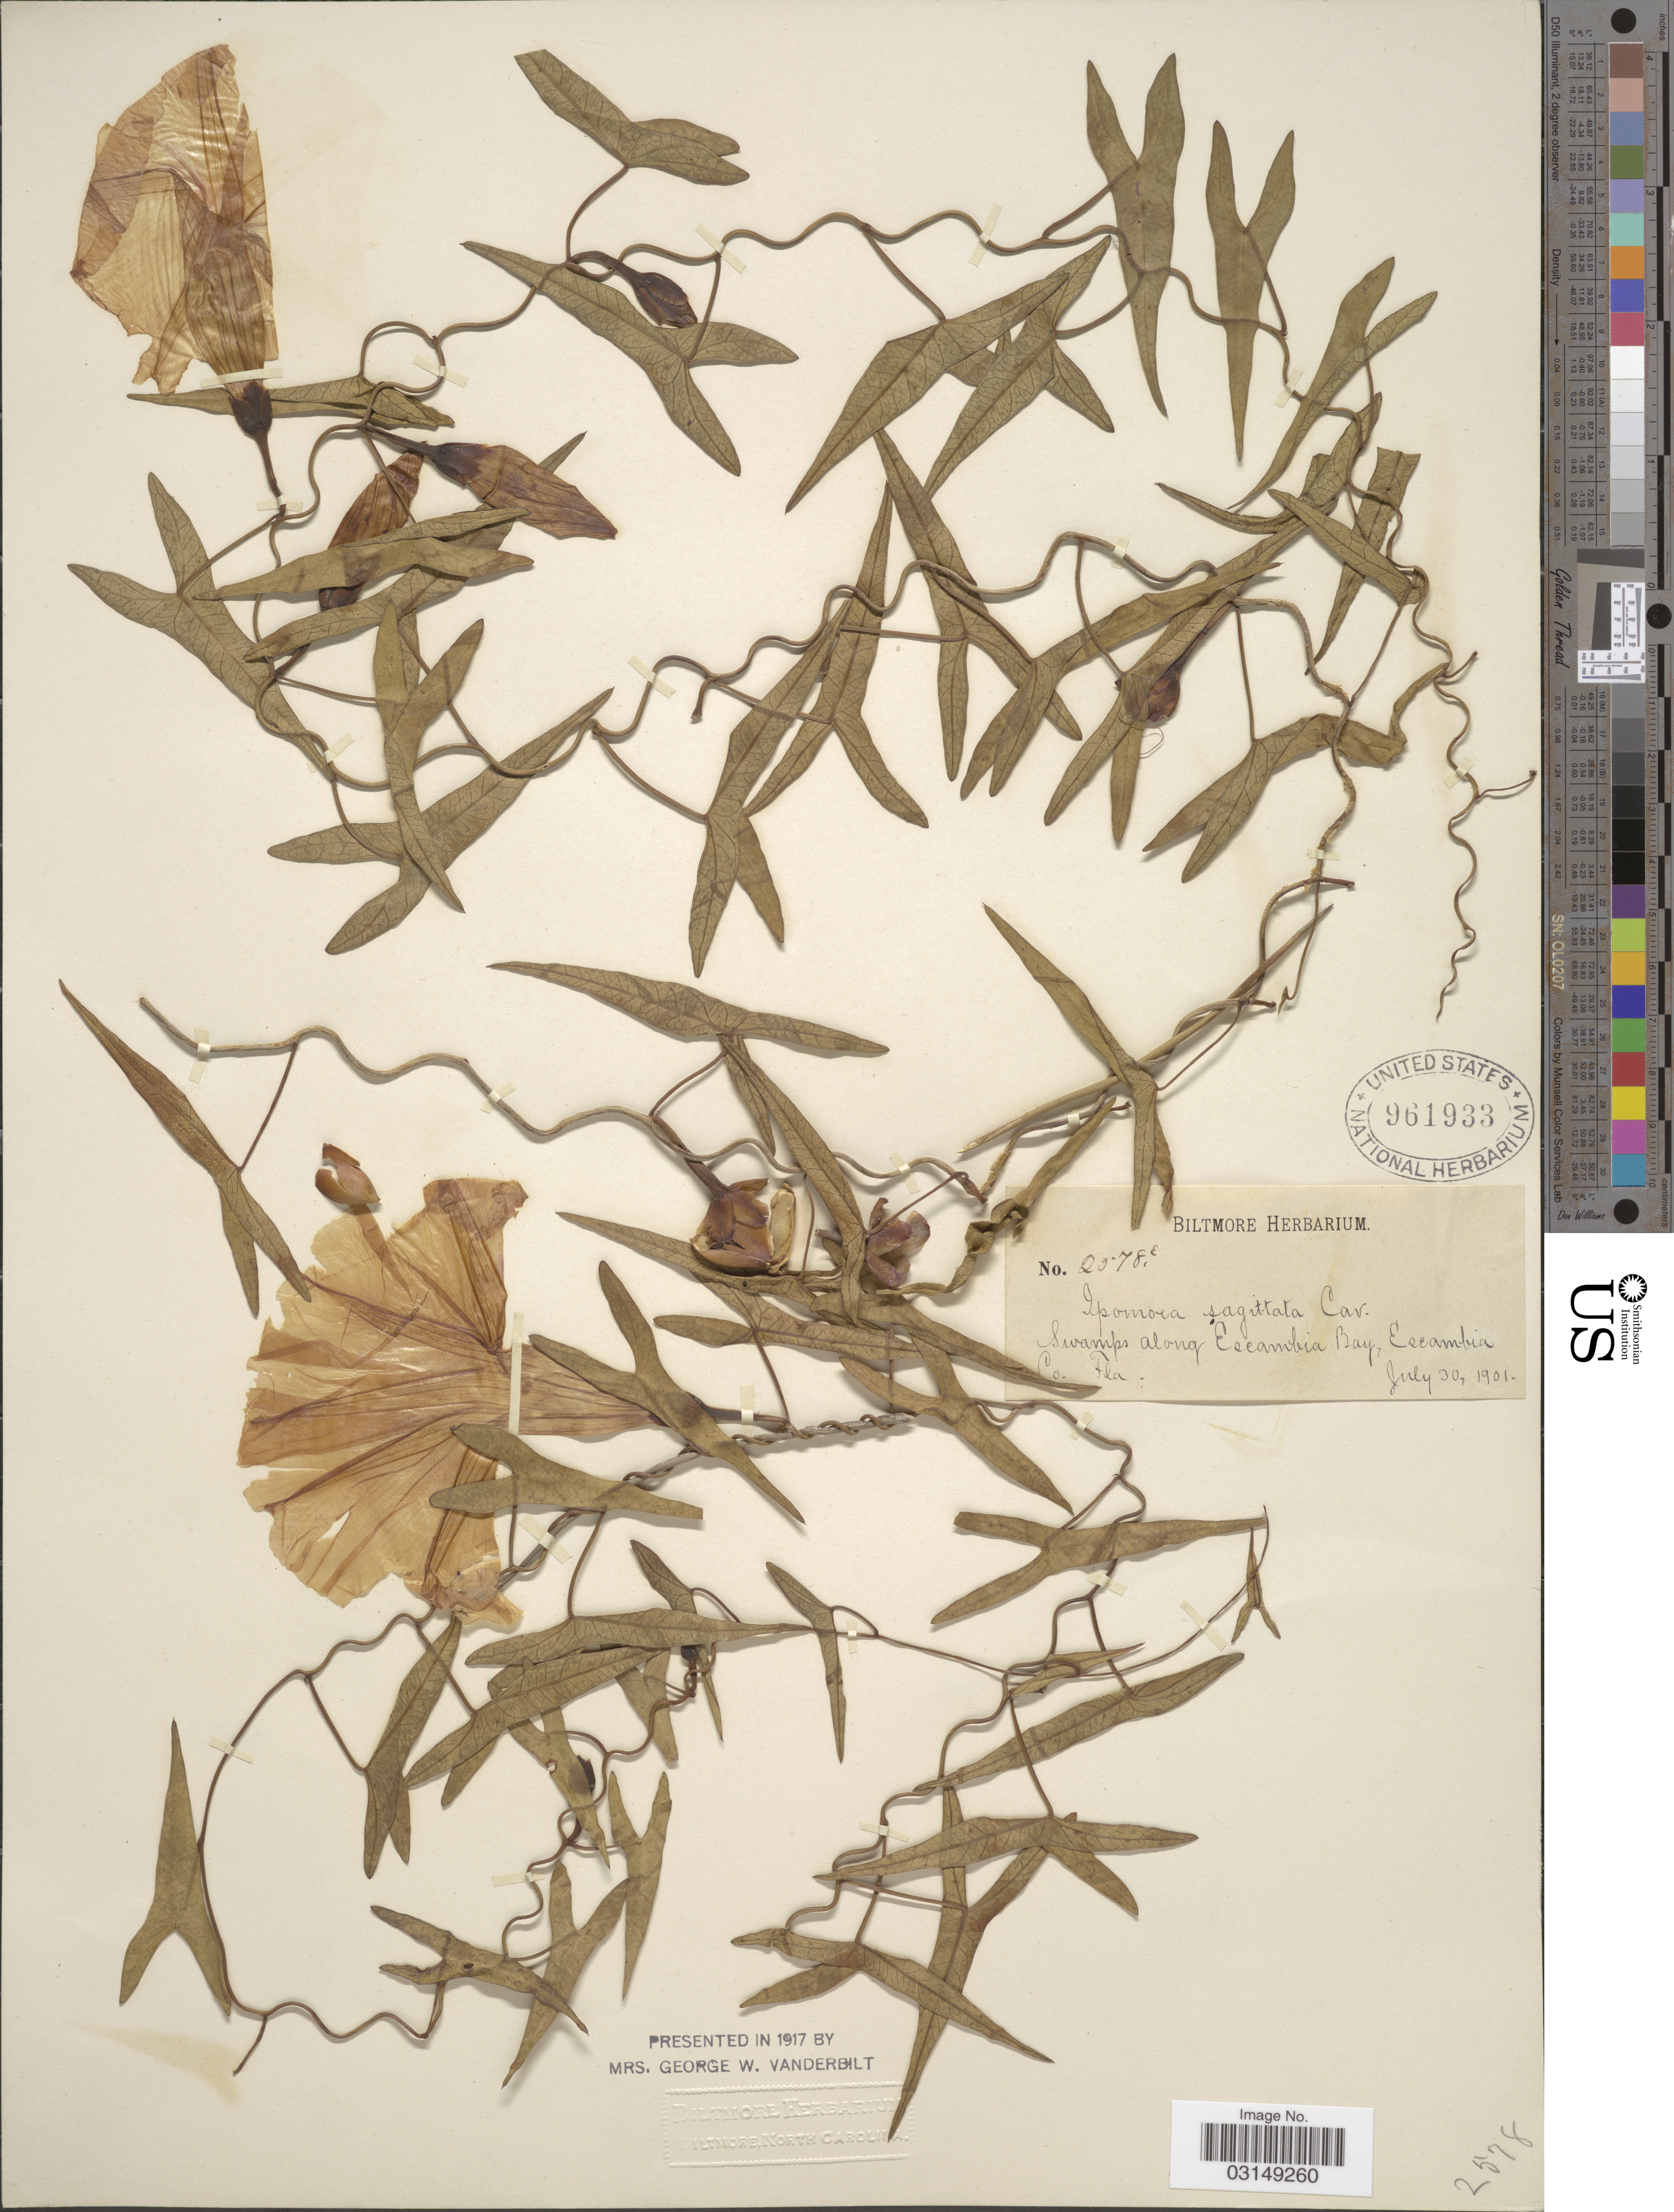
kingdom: Plantae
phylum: Tracheophyta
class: Magnoliopsida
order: Solanales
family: Convolvulaceae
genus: Ipomoea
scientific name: Ipomoea sagittata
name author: Poir.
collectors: ex herb. Biltmore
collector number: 2578e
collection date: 1901-07-30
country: United States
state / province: Florida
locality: Swamps along Escambia Bay, Escambia Co. Fla.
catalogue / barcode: US 961933